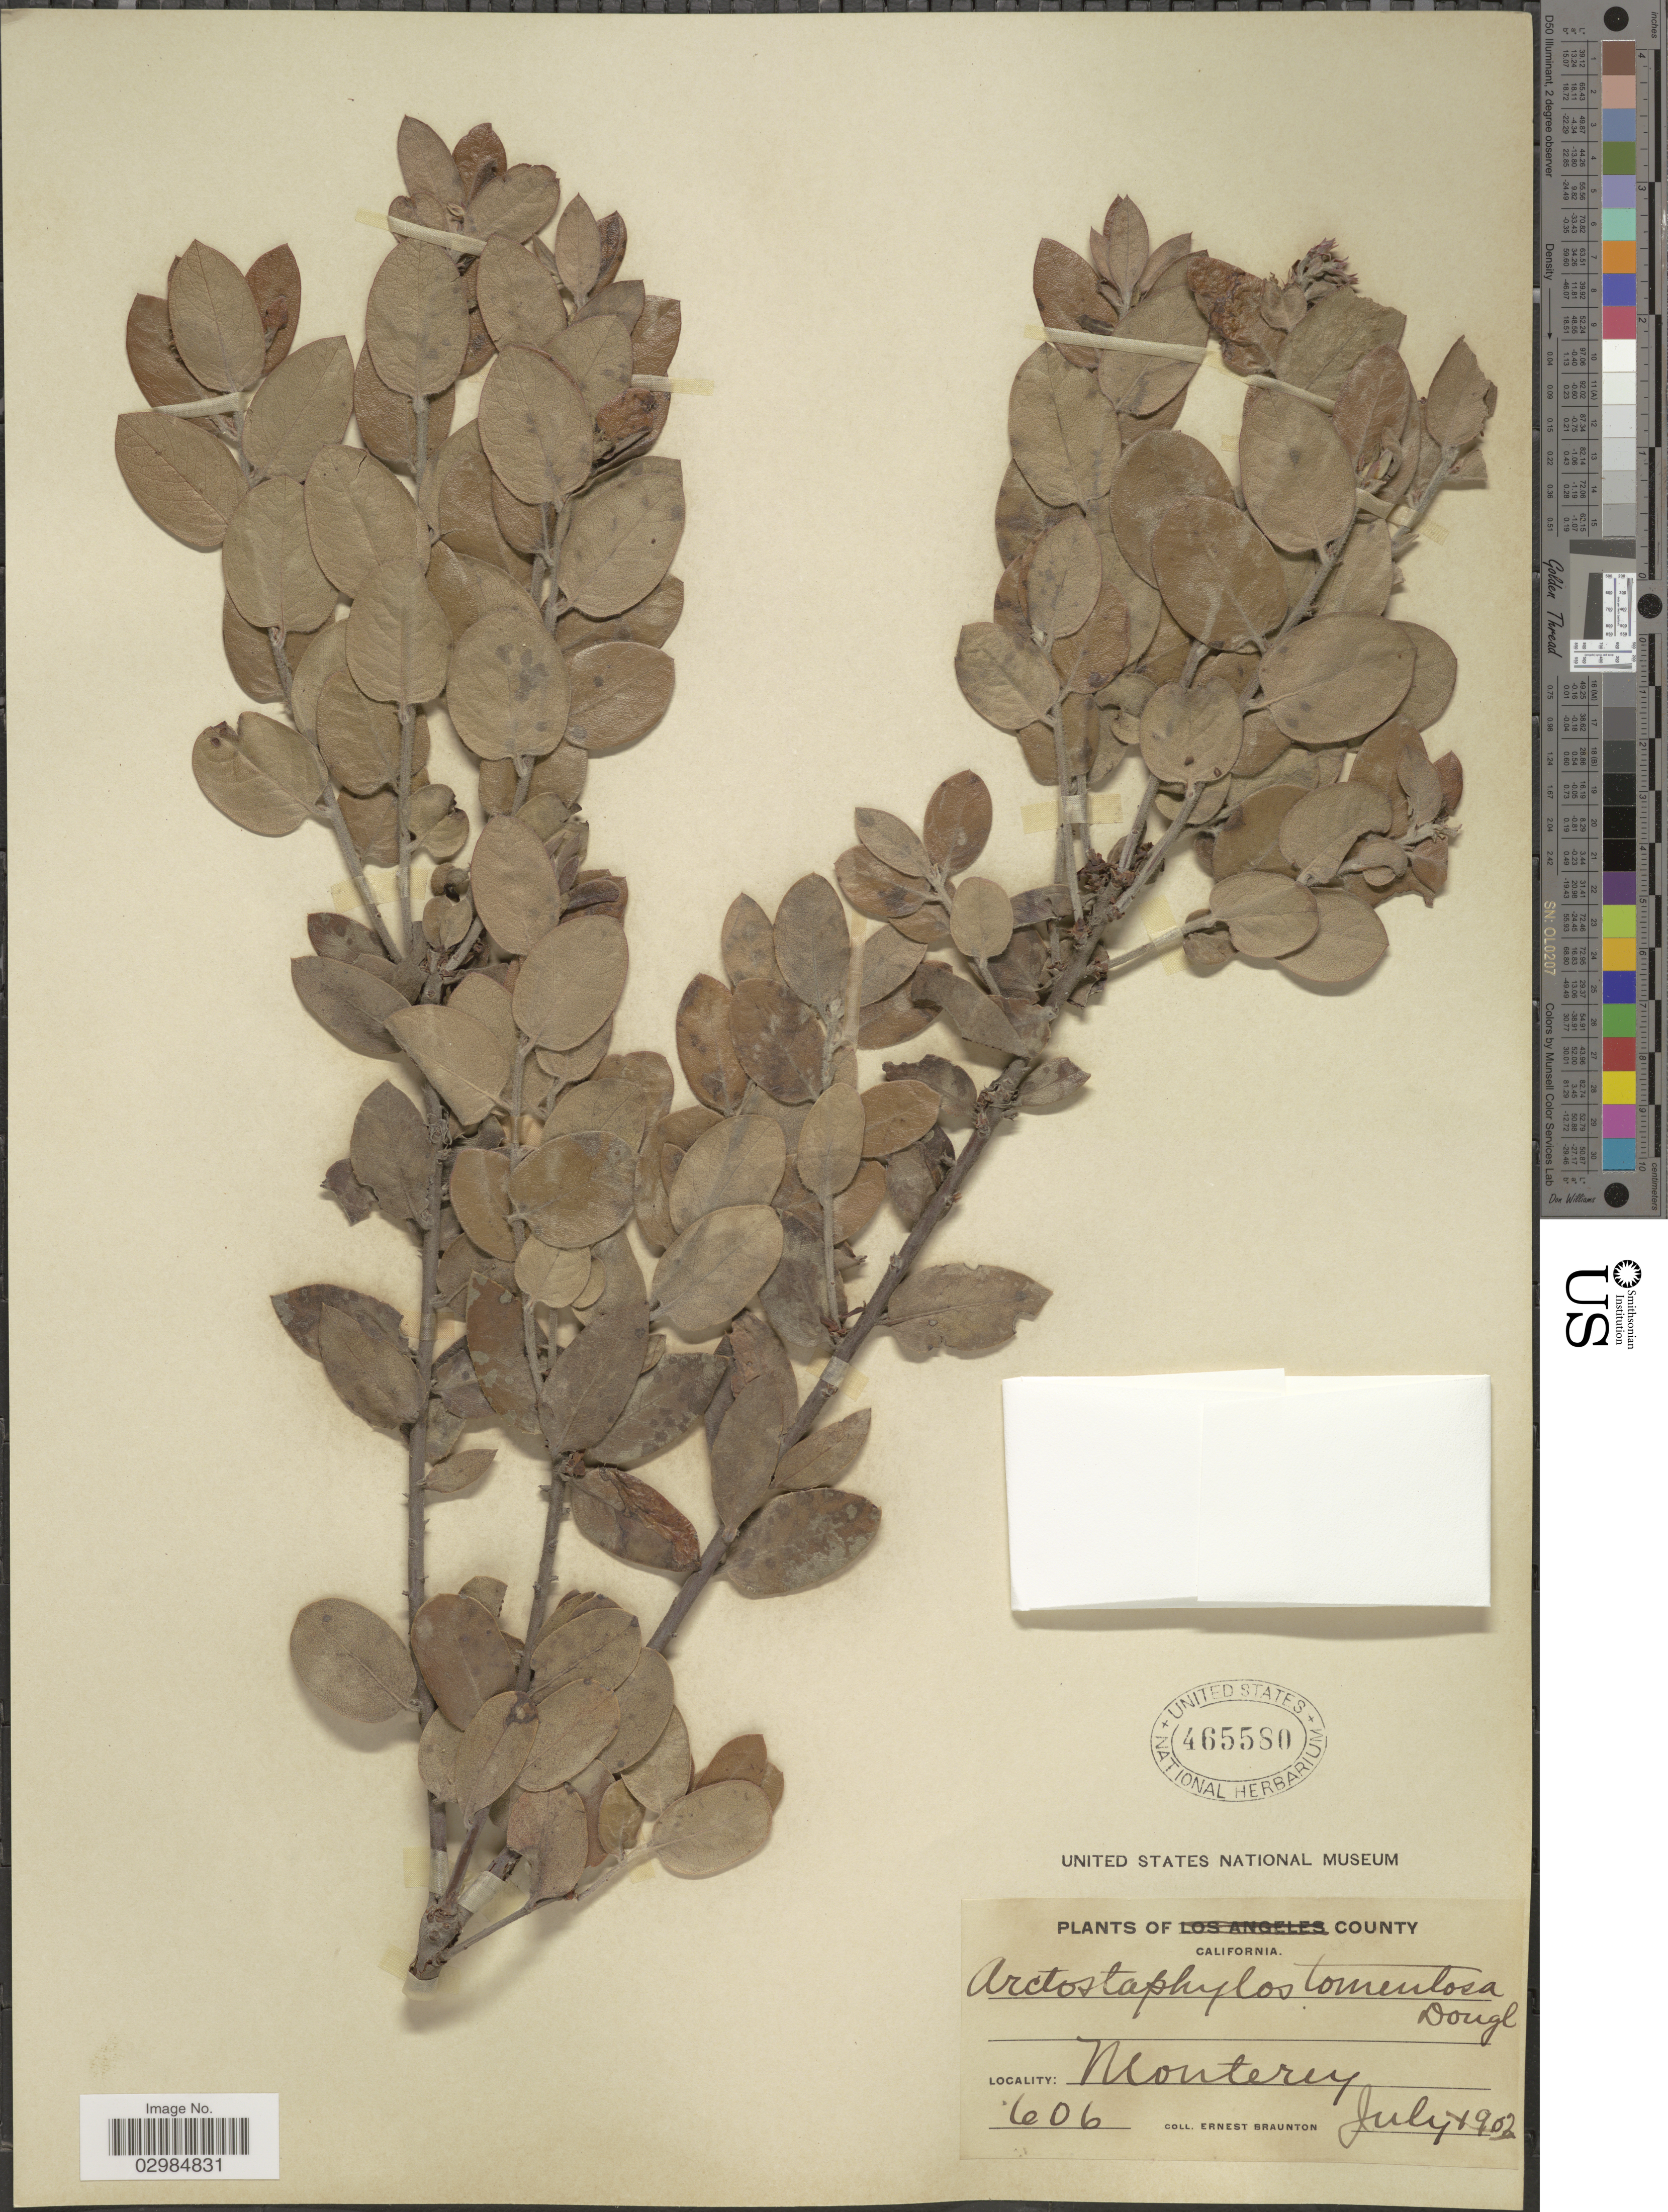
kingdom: Plantae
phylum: Tracheophyta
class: Magnoliopsida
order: Ericales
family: Ericaceae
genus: Arctostaphylos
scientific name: Arctostaphylos tomentosa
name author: (Pursh) Lindl.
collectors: E. Braunton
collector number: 606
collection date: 1902-07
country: United States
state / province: California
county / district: Monterey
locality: California County. Monterey.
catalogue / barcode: US 465580